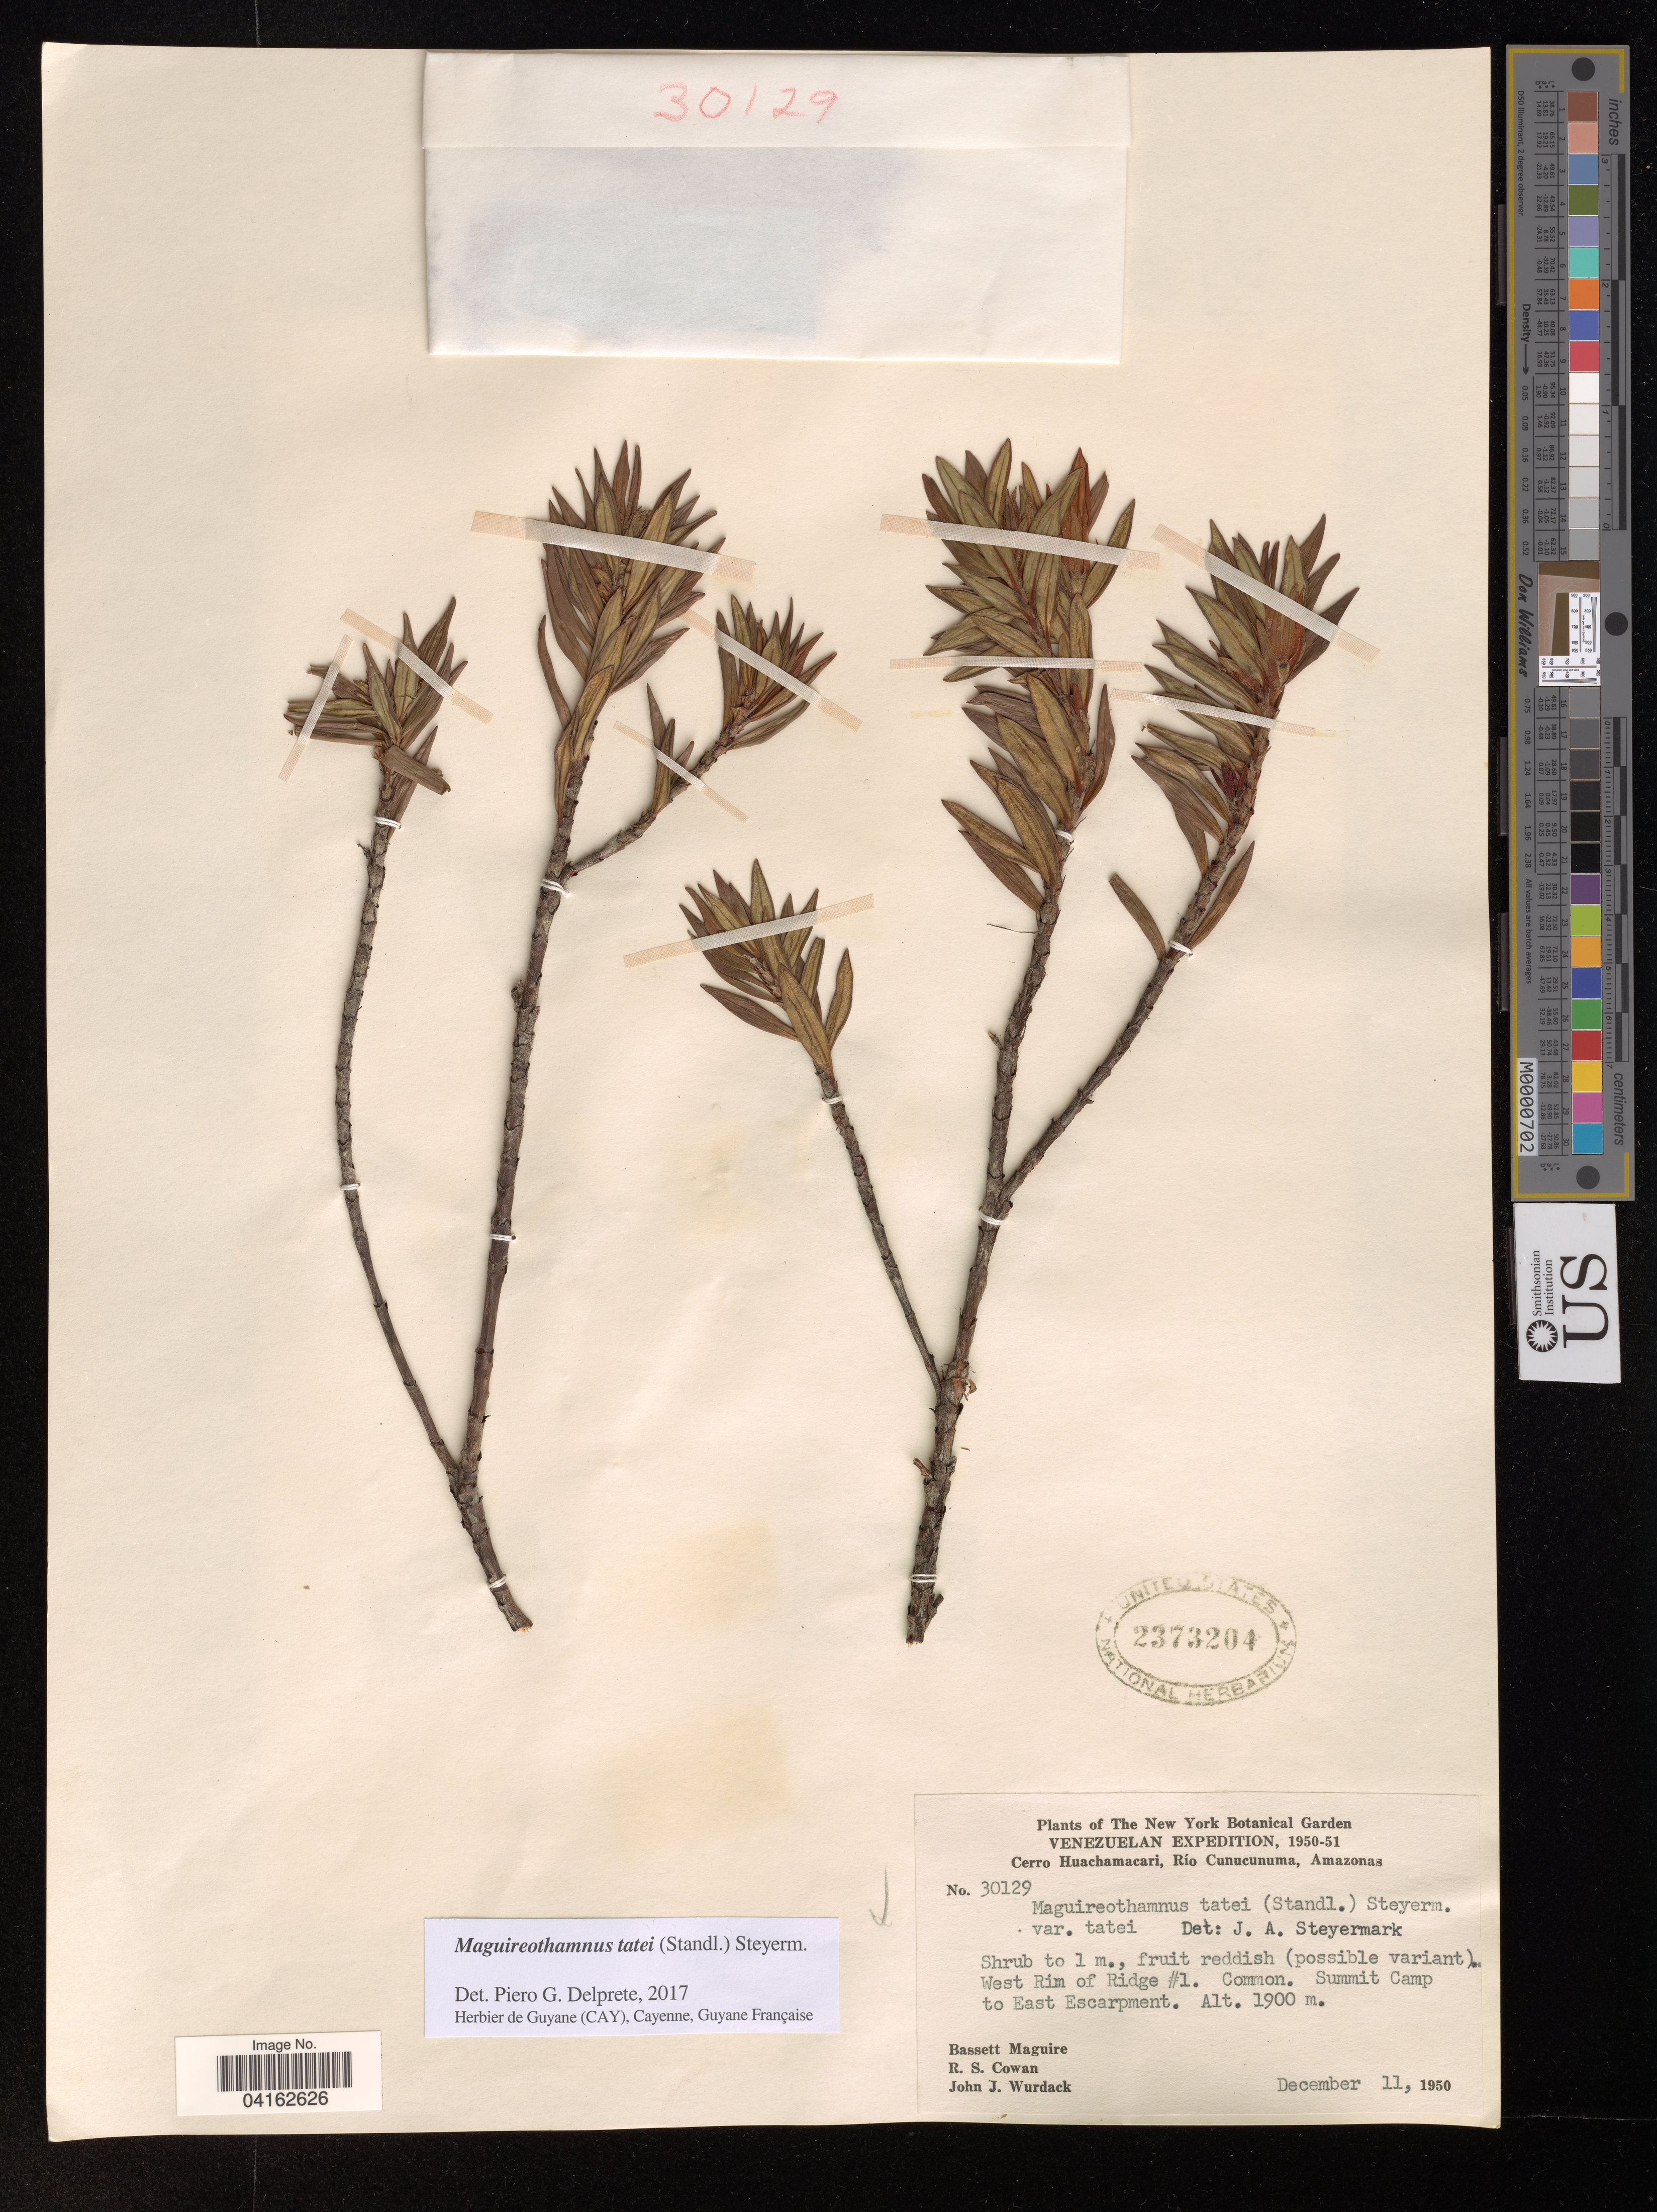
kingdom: Plantae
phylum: Tracheophyta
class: Magnoliopsida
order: Gentianales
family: Rubiaceae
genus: Maguireothamnus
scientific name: Maguireothamnus tatei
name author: (Standl.) Steyerm.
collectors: B. Maguire, R. S. Cowan & J. J. Wurdack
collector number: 30129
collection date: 1950-12-11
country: Venezuela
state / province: Amazonas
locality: Venezuelan Expedition, 1950-51. Cerro Huachamacari, Río Cunucunuma, Amazonas. West Rim of Ridge #1. Summit Camp to East Escarpment.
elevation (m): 1900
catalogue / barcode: US 2373204